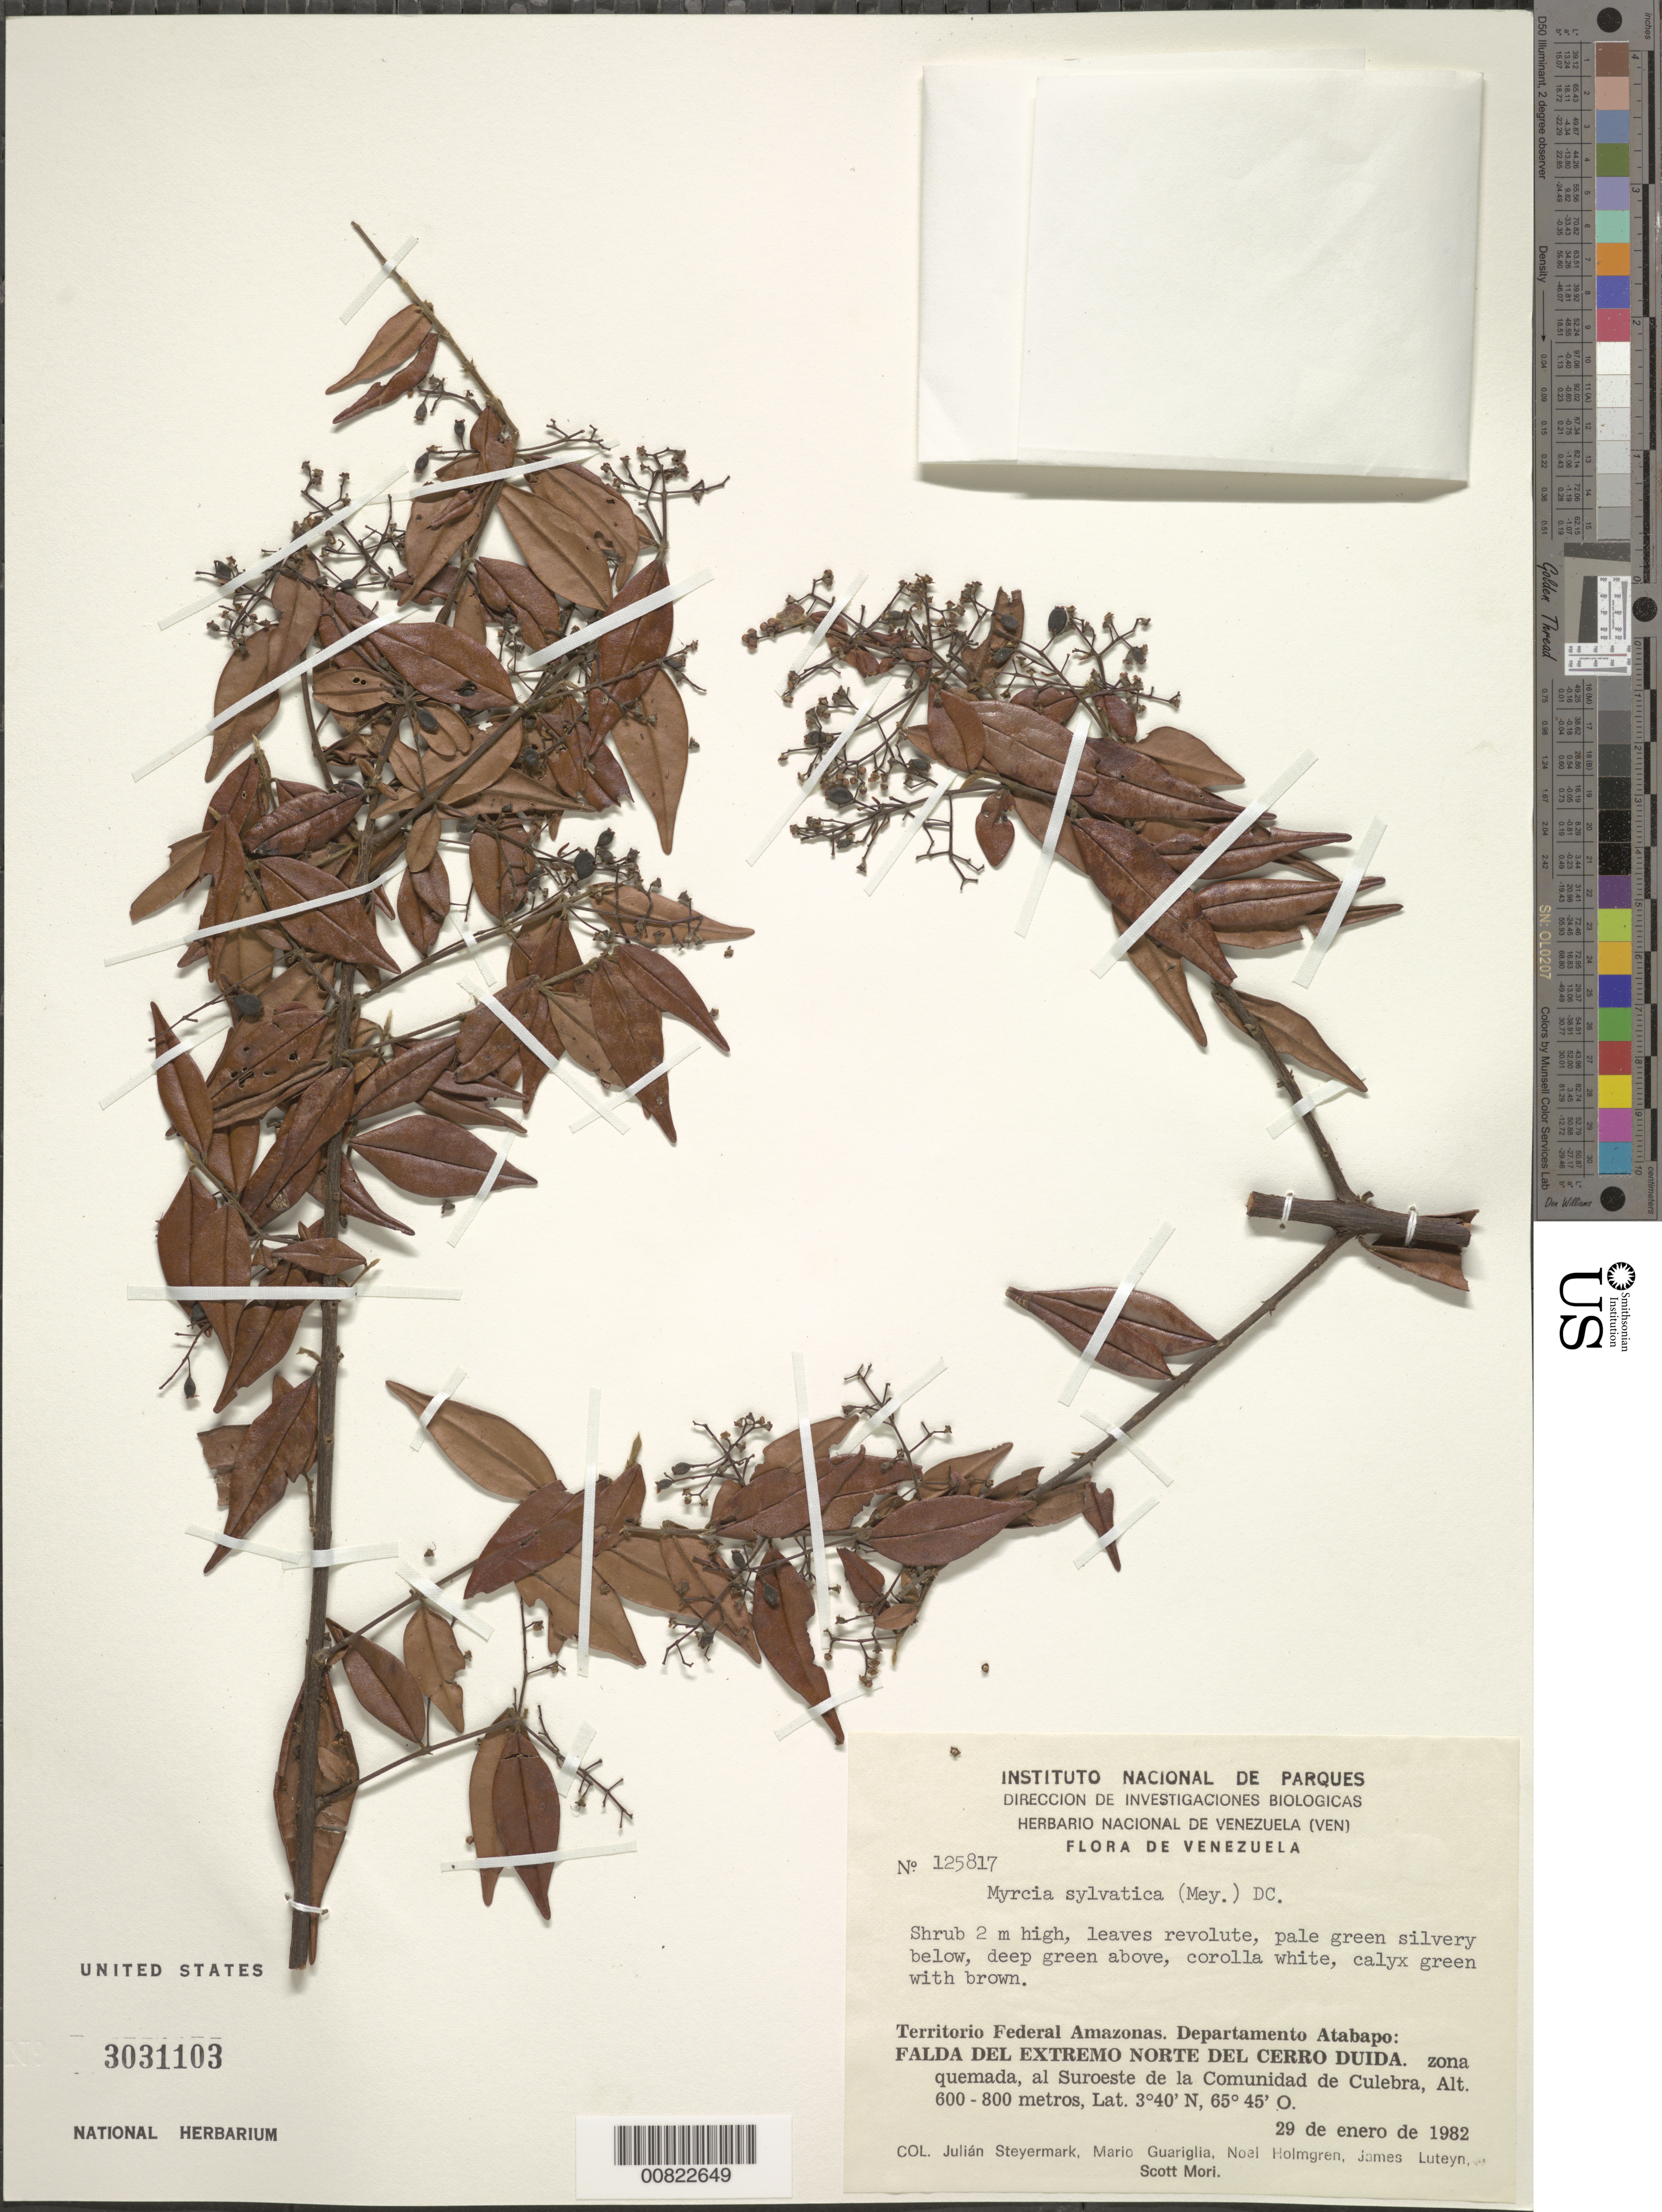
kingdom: Plantae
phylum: Tracheophyta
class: Magnoliopsida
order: Myrtales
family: Myrtaceae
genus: Myrcia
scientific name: Myrcia sylvatica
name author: (G. Mey.) DC.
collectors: J. Steyermark, M. Guariglia P., N. H. Holmgren, J. L. Luteyn & S. Mori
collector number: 125817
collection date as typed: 29-Jan-82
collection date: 1982-01-29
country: Venezuela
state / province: Amazonas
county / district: Atabapo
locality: Cerro Duida, SW of Communidades de Culebra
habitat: Zona quemada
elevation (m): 600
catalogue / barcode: US 3031103